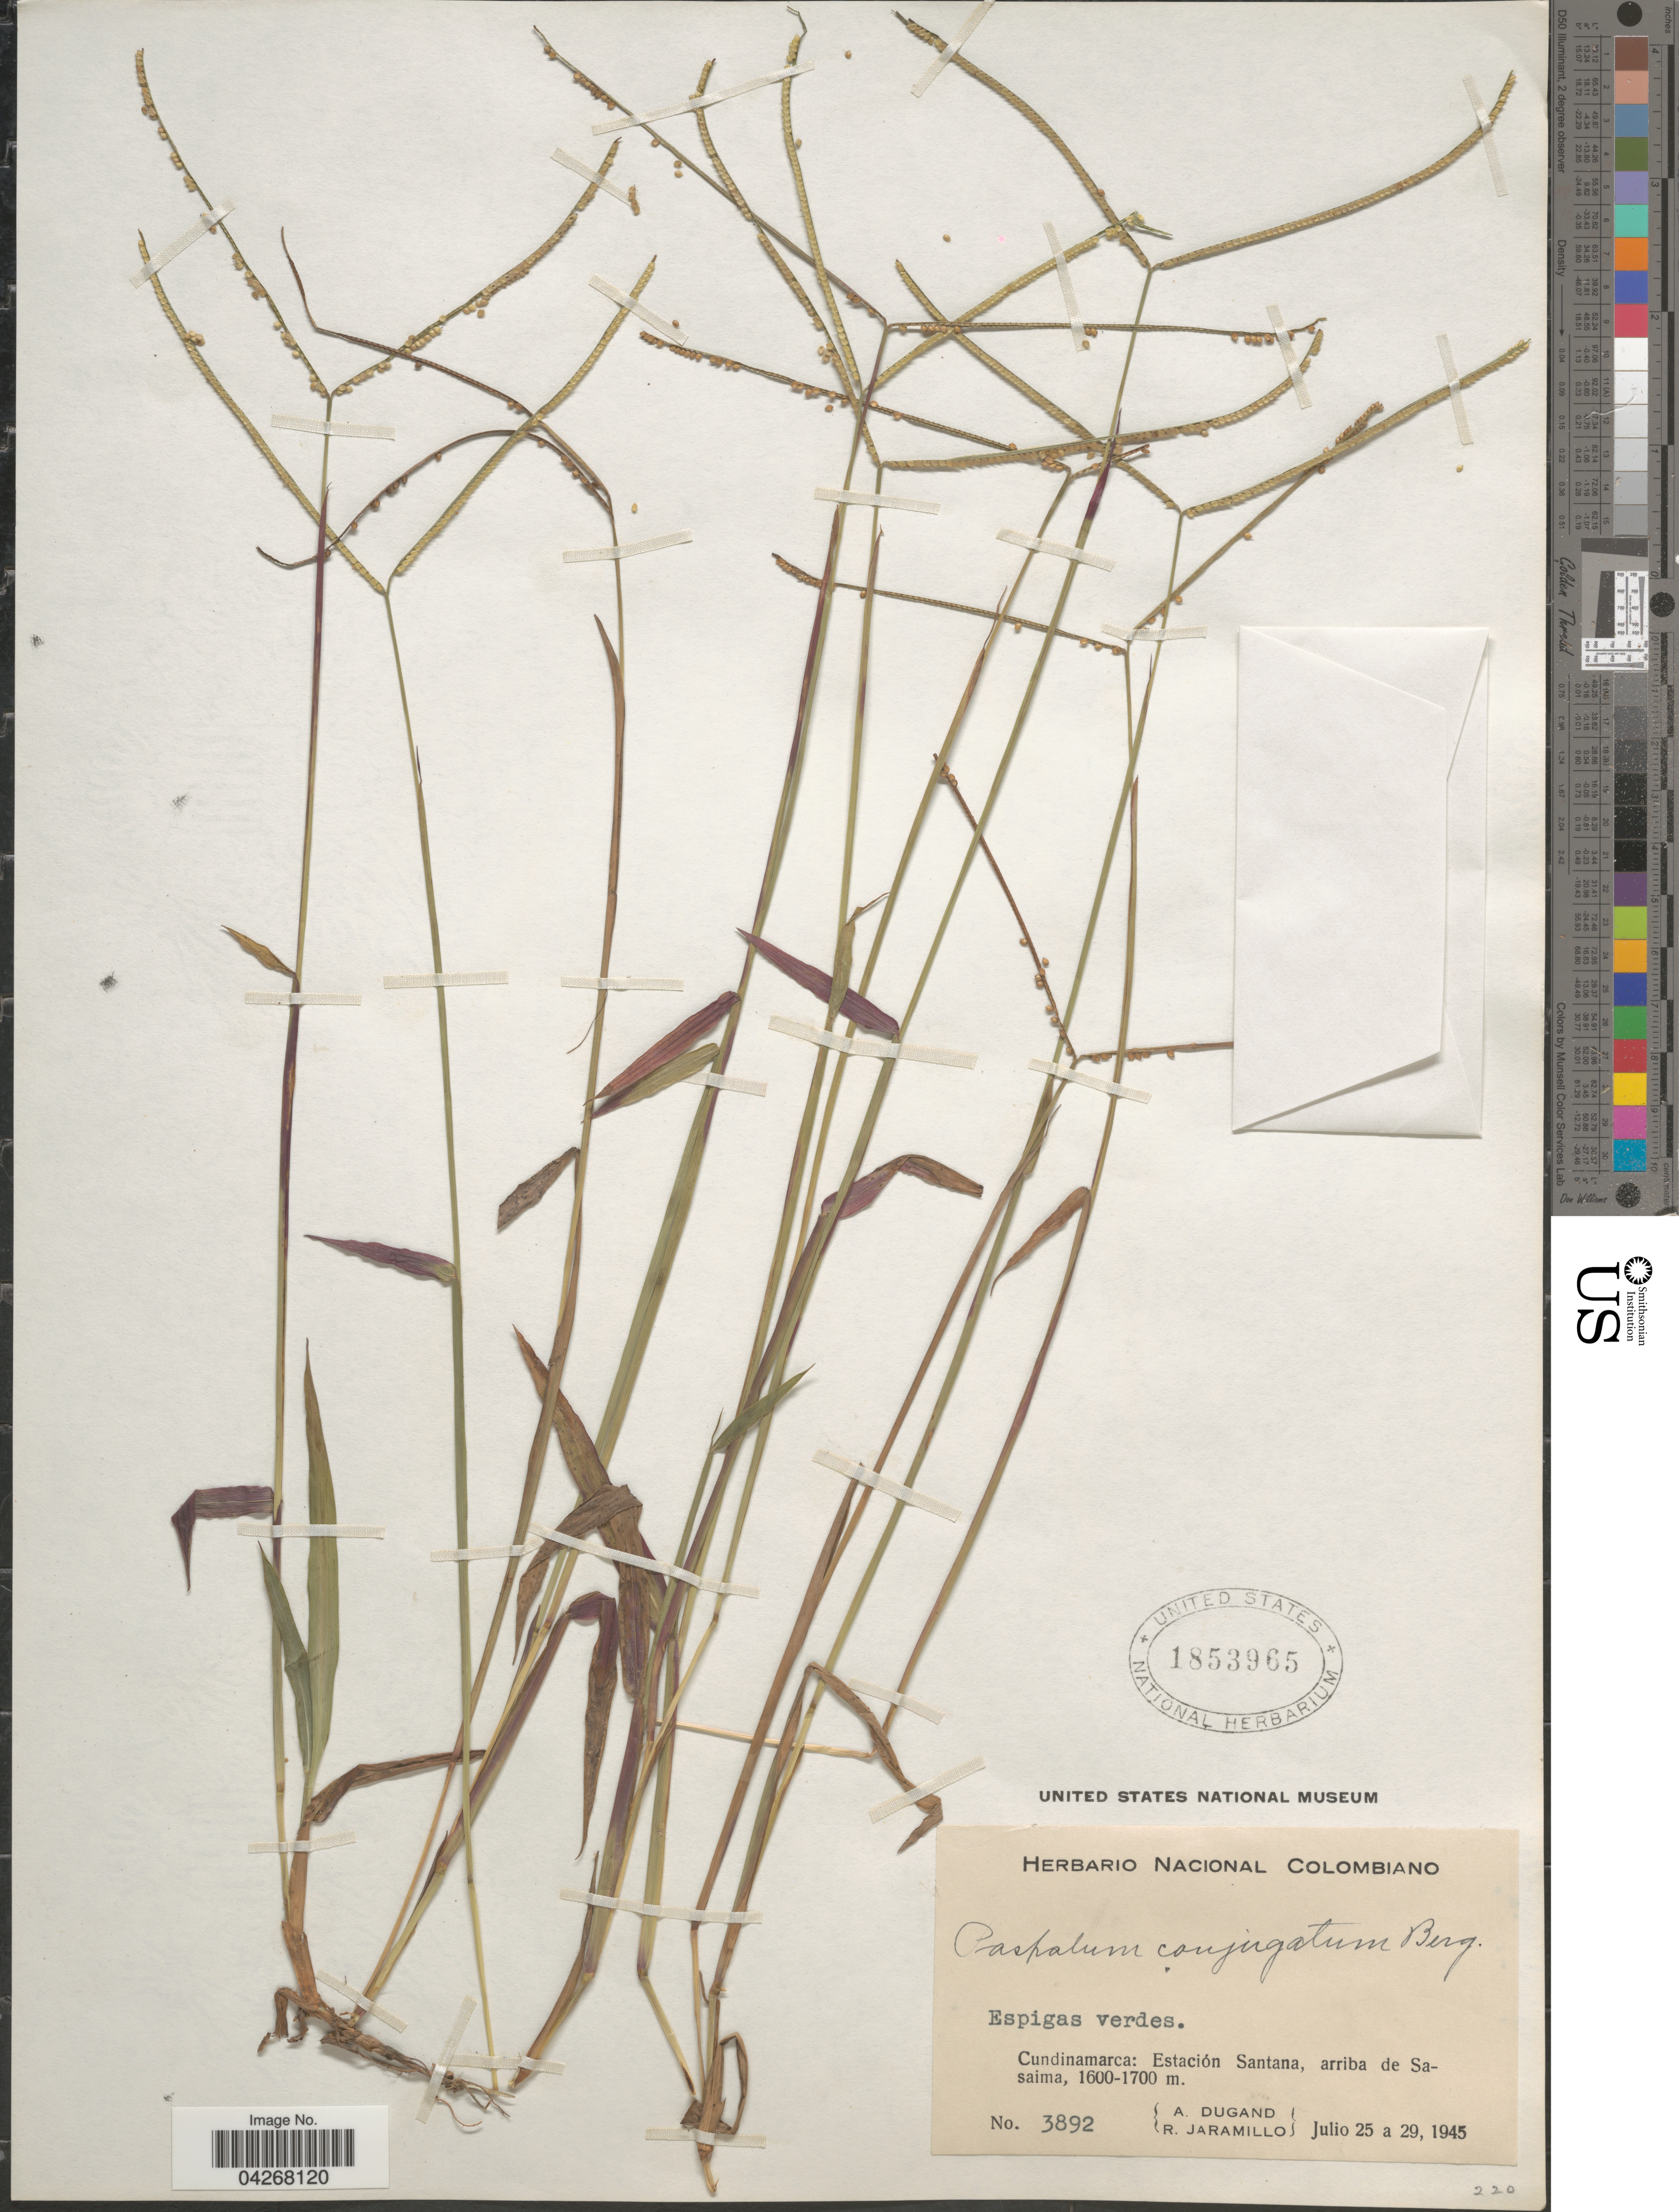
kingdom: Plantae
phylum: Tracheophyta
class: Liliopsida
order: Poales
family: Poaceae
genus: Paspalum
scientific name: Paspalum conjugatum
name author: P.J. Bergius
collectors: A. Dugand & R. Jaramillo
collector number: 3892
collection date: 1945-07-25/1945-07-29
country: Colombia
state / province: Cundinamarca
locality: Estación Santana, arriba de Sasaima.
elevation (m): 1600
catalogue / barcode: US 1853965